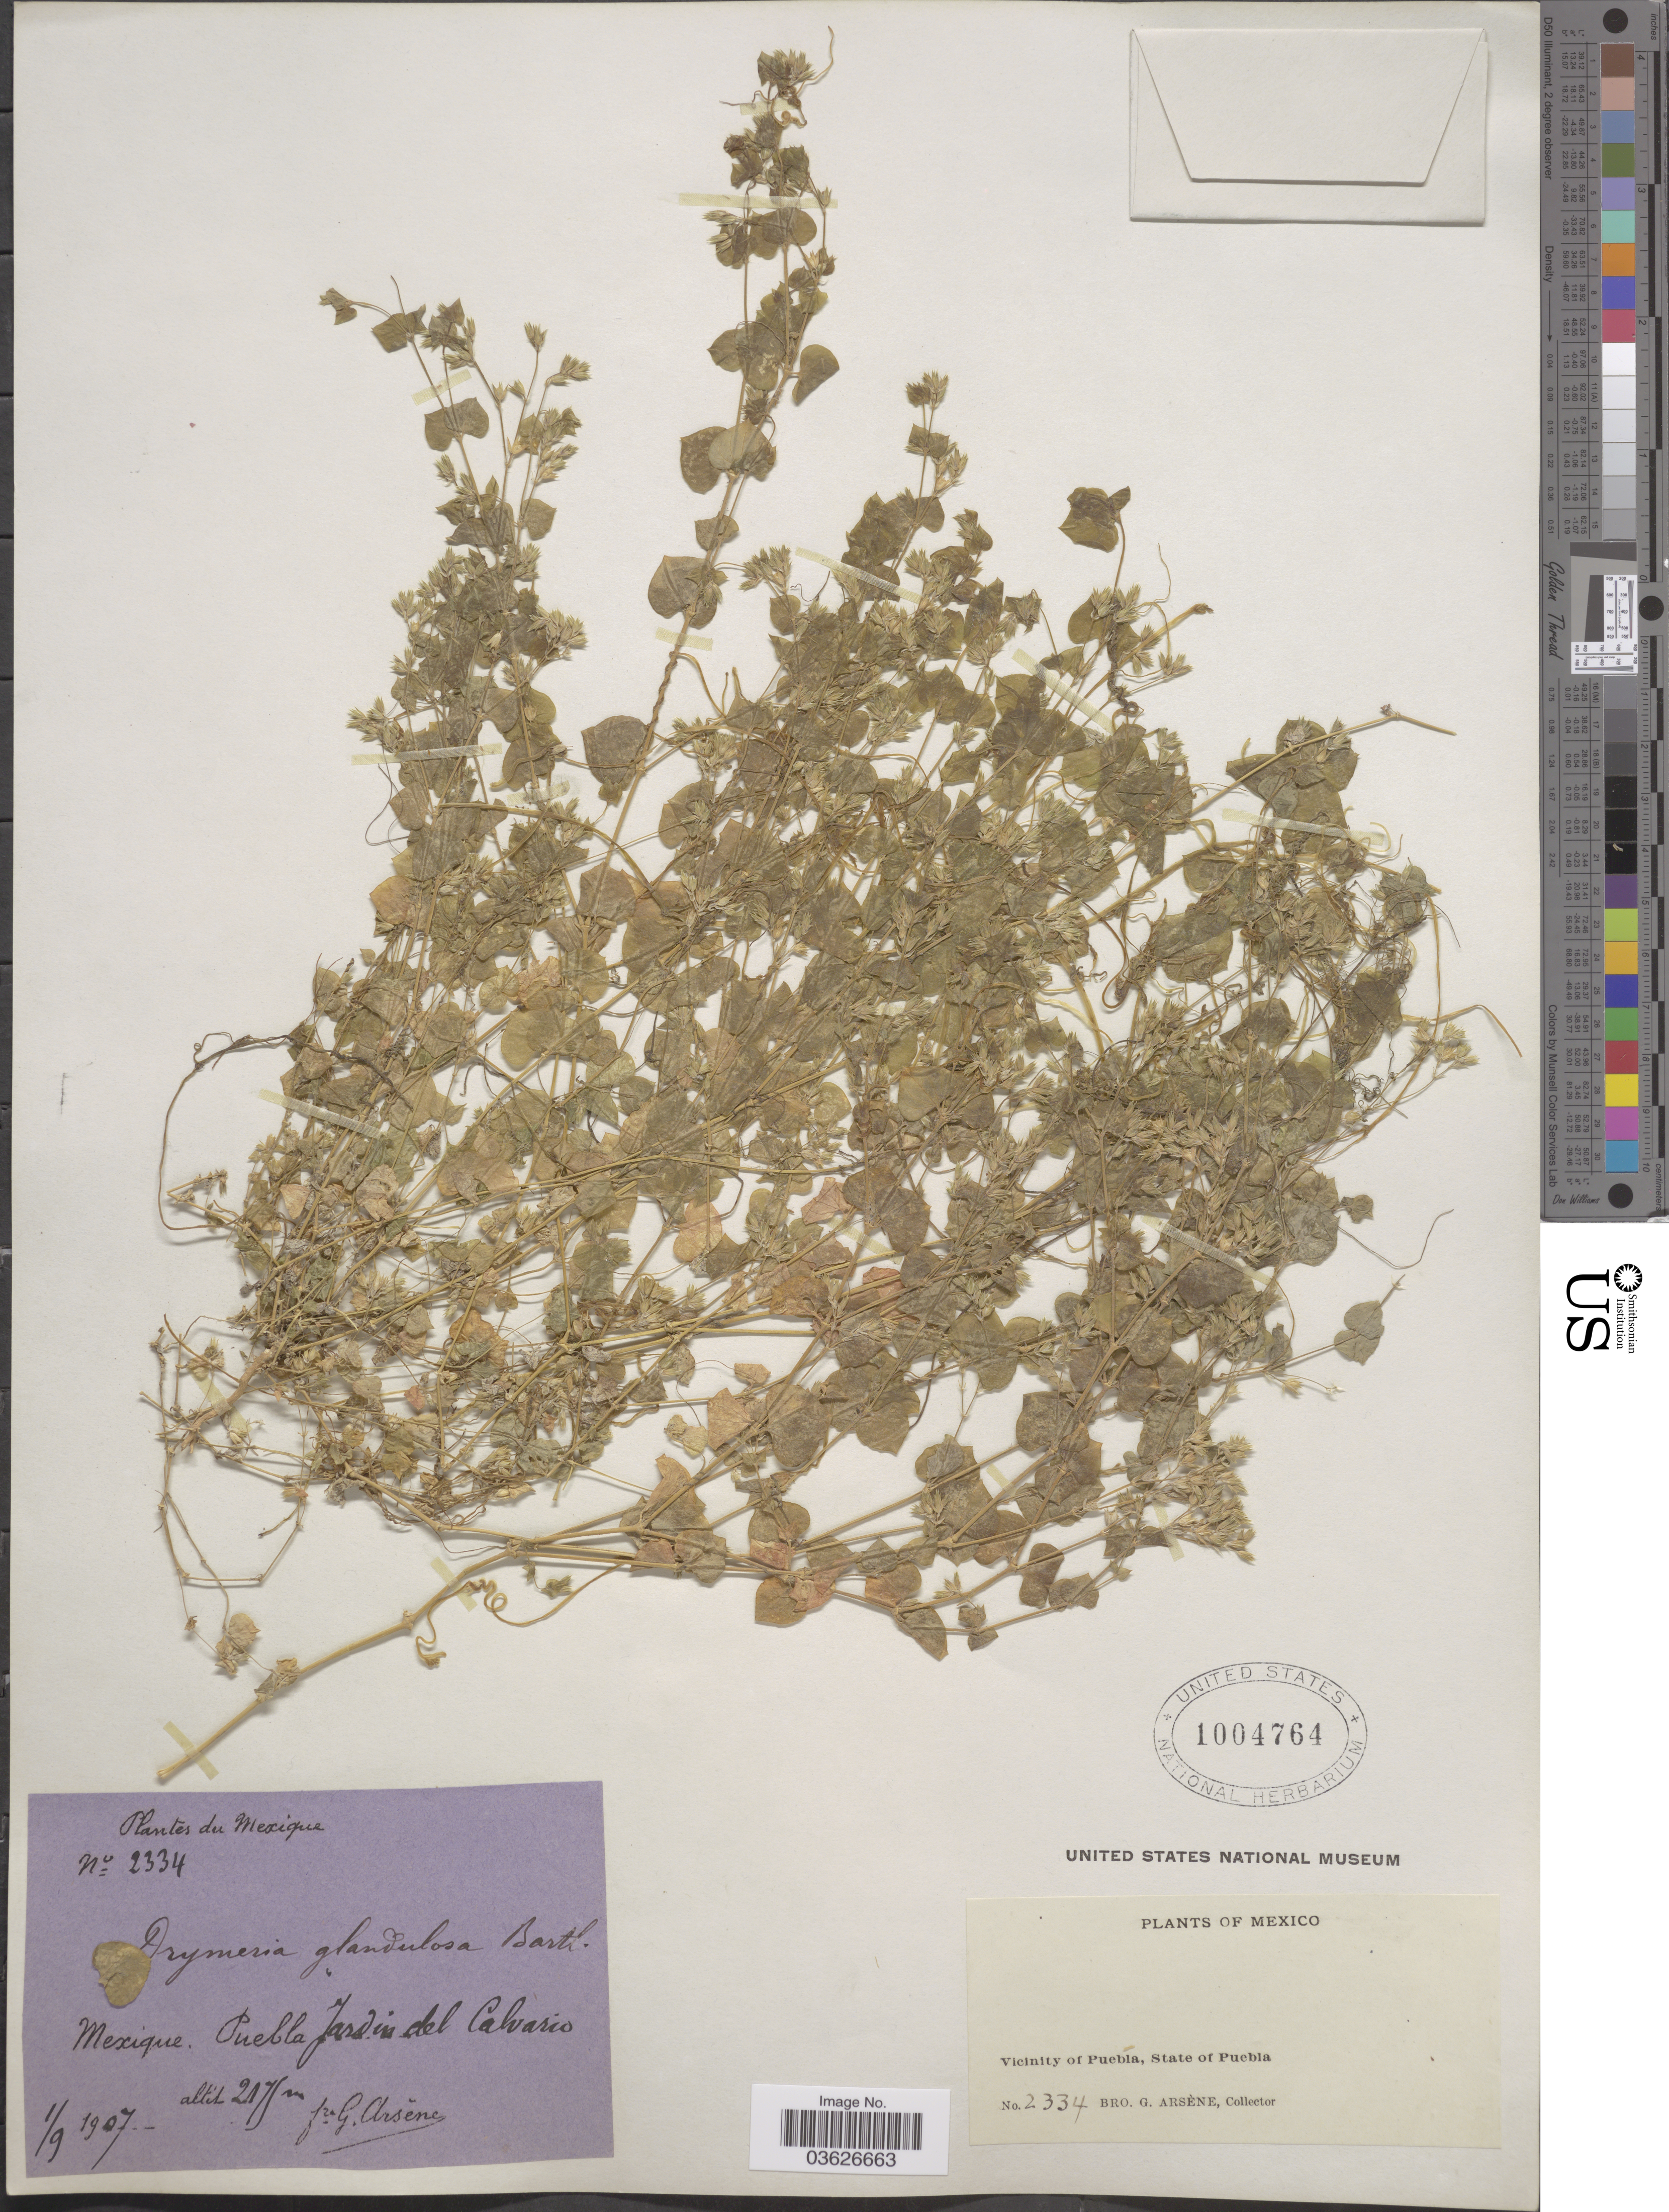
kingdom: Plantae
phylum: Tracheophyta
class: Magnoliopsida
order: Caryophyllales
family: Caryophyllaceae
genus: Drymaria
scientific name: Drymaria glandulosa var. fendleri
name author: (S. Watson) Fosberg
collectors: Bro. G. Arsène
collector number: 2334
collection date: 1907-09-01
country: Mexico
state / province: Puebla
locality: Vicinity of Puebla. Jardin del Calvario.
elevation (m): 2175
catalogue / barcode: US 1004764